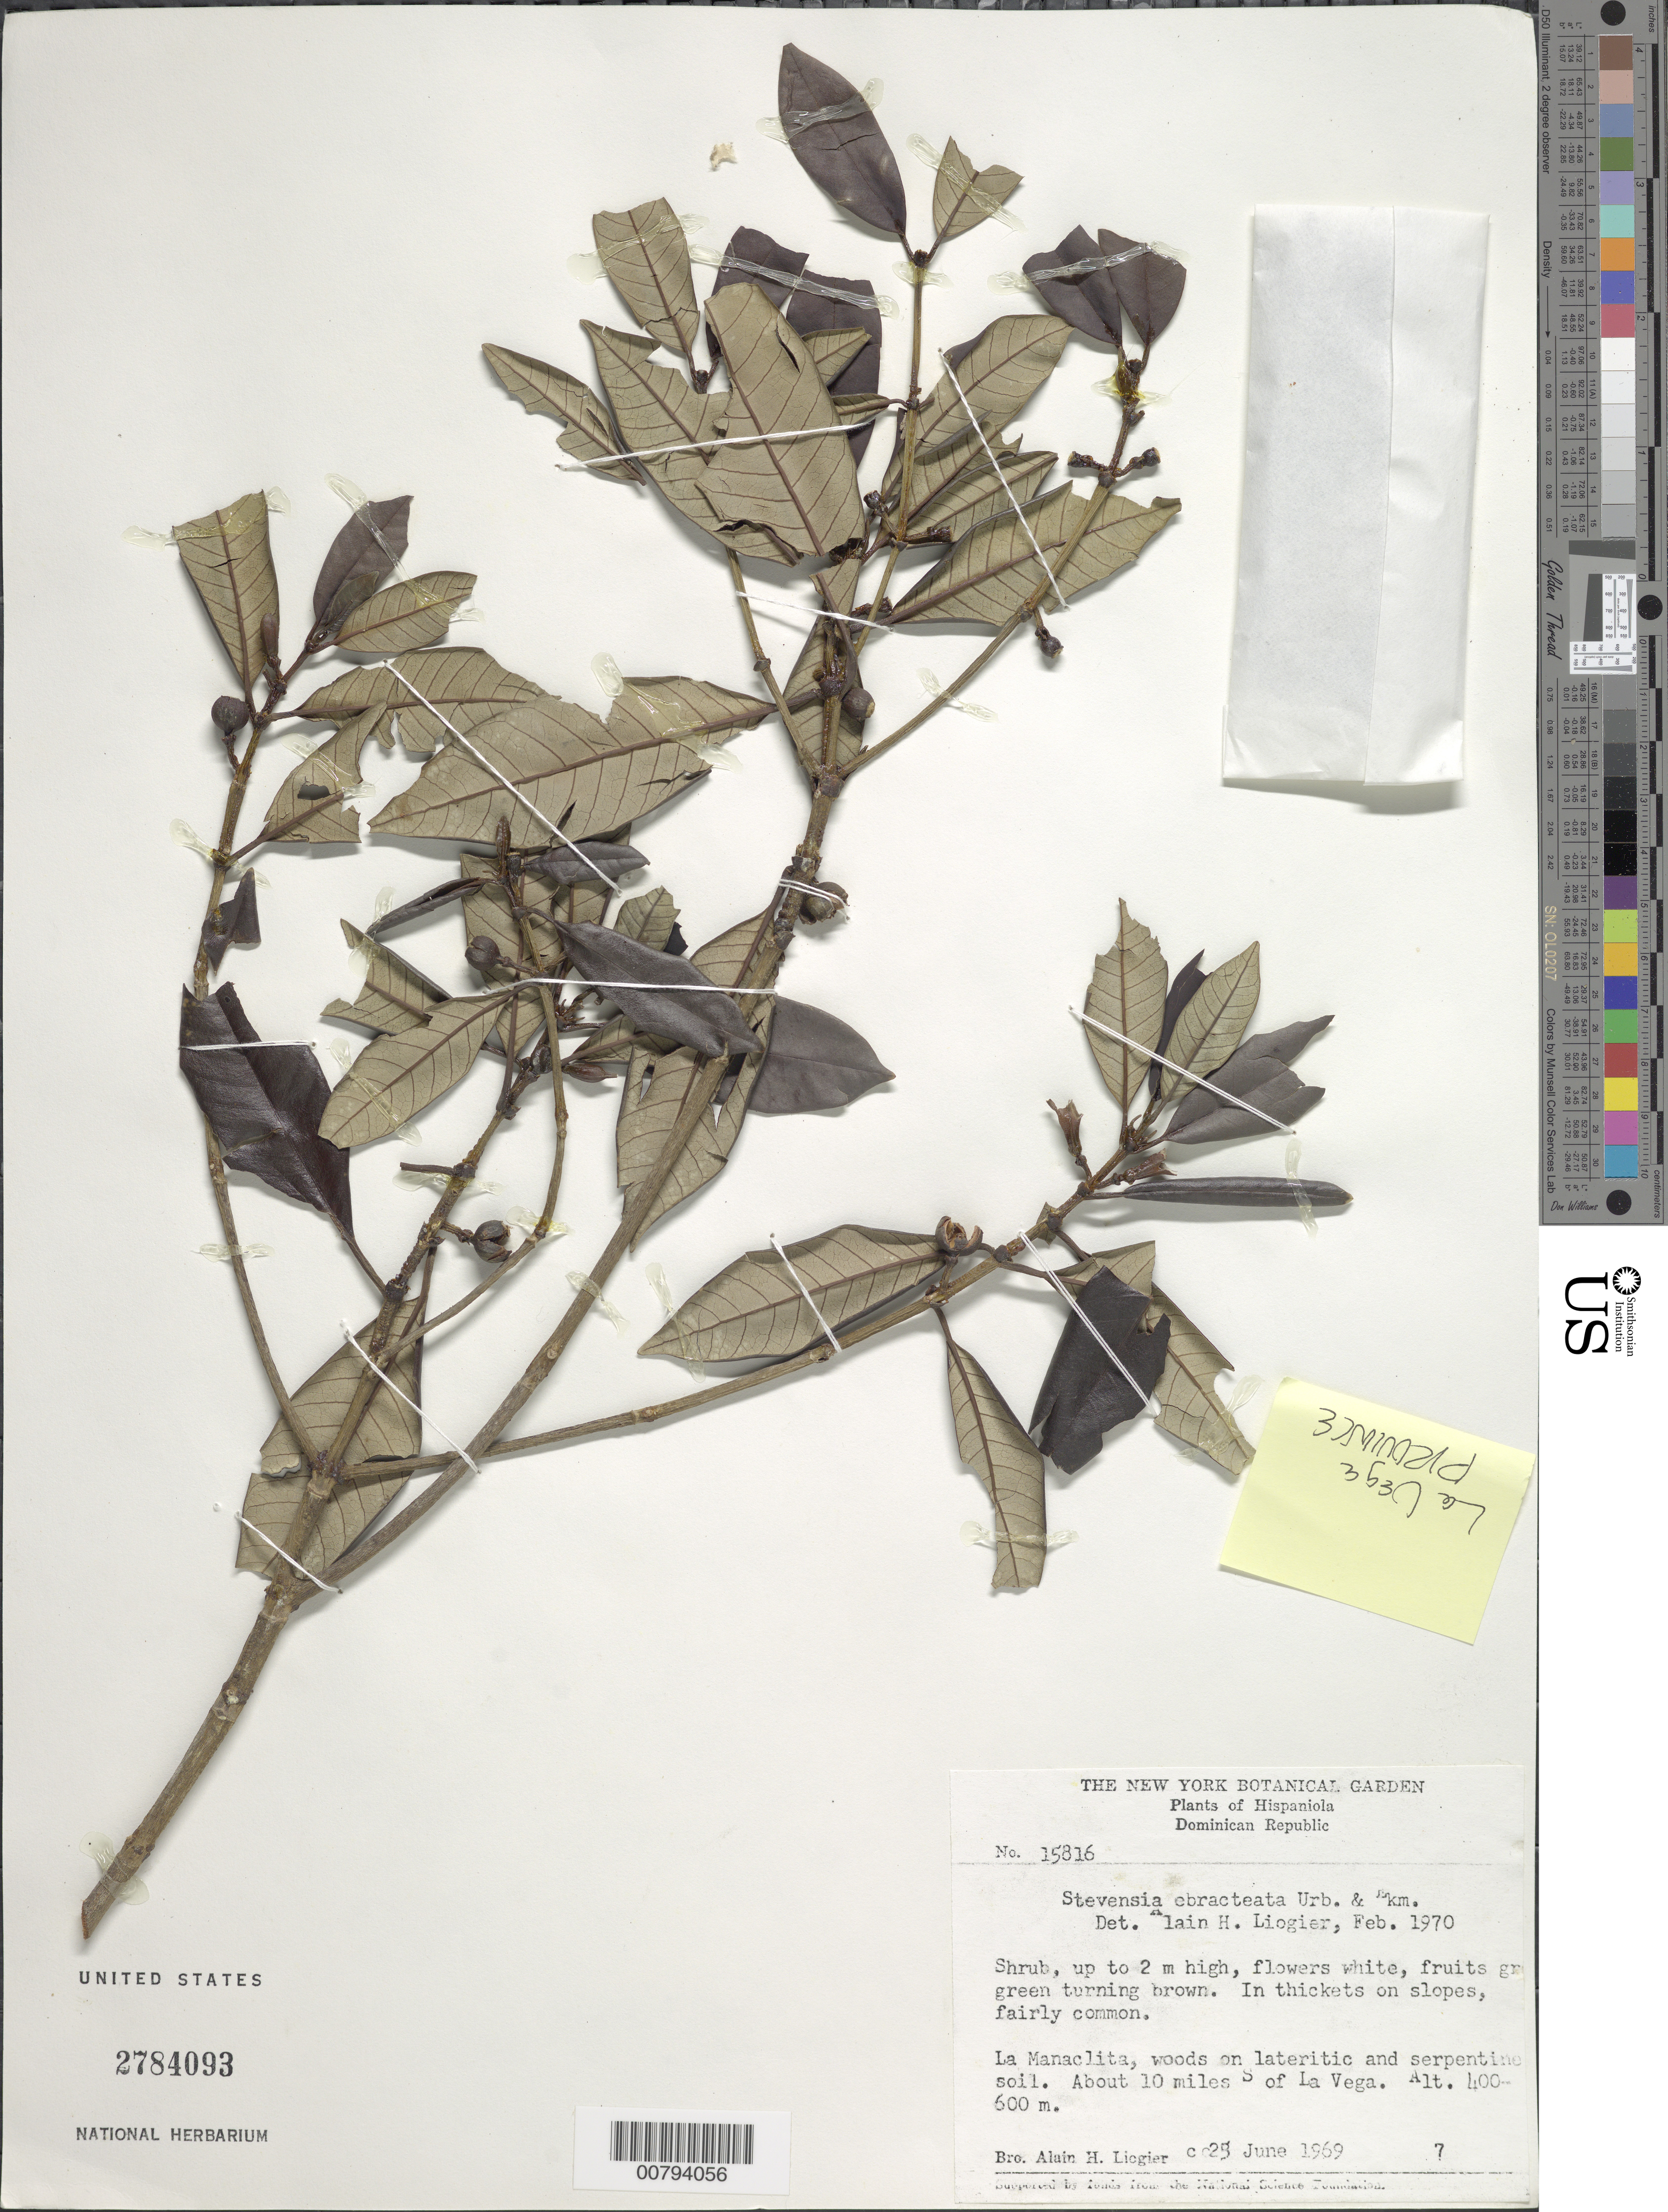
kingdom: Plantae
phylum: Tracheophyta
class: Magnoliopsida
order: Gentianales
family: Rubiaceae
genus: Stevensia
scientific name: Stevensia ebracteata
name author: Urb. & Ekman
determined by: Liogier, Alain H.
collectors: A. H. Liogier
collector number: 15816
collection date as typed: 25 Jun 1969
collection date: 1969-06-25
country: Dominican Republic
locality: La manaclita. About 10 miles S of La Vega.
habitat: Thickets on slopes/ Woods on lateritic and serpentine soil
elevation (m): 400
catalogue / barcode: US 2784093